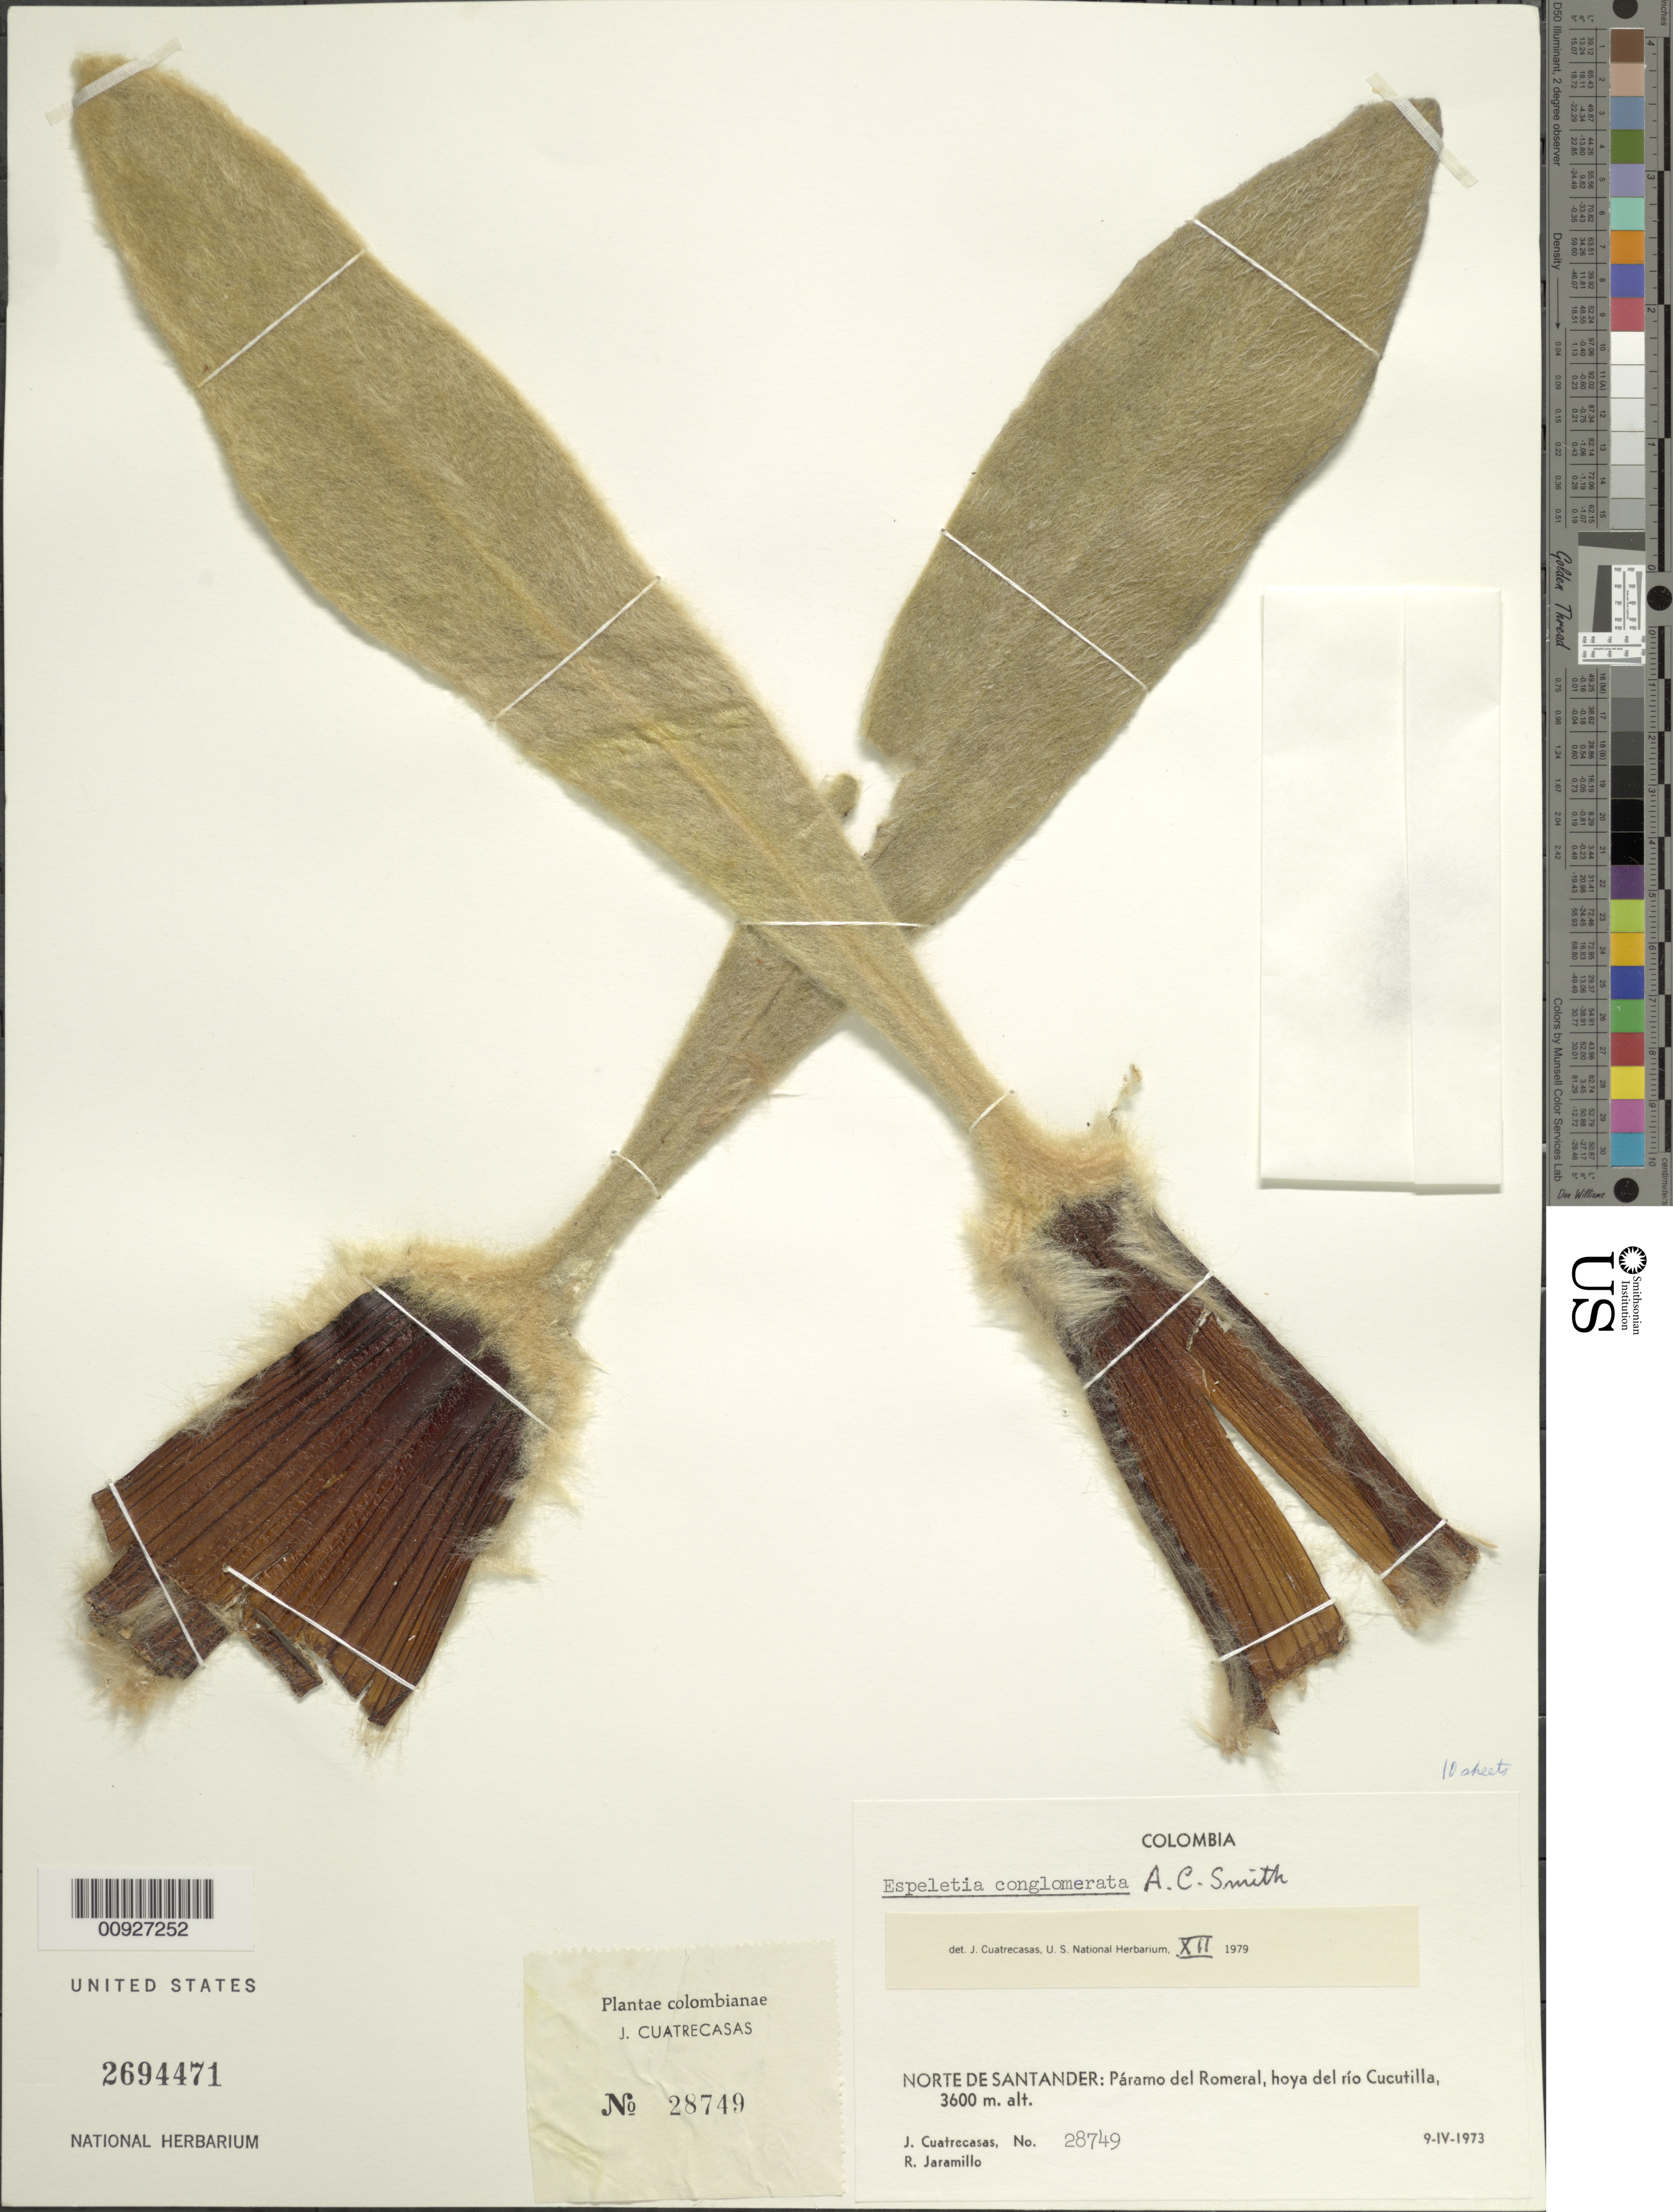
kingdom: Plantae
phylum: Tracheophyta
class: Magnoliopsida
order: Asterales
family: Asteraceae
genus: Espeletia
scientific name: Espeletia conglomerata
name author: A.C. Sm.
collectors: J. Cuatrecasas & R. Jaramillo M.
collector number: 28749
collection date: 1973-04-09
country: Colombia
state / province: Norte de Santander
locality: P. del Romeral. P. del Romeral, hoya del río Cucutilla.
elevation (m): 3600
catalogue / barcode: US 2694471